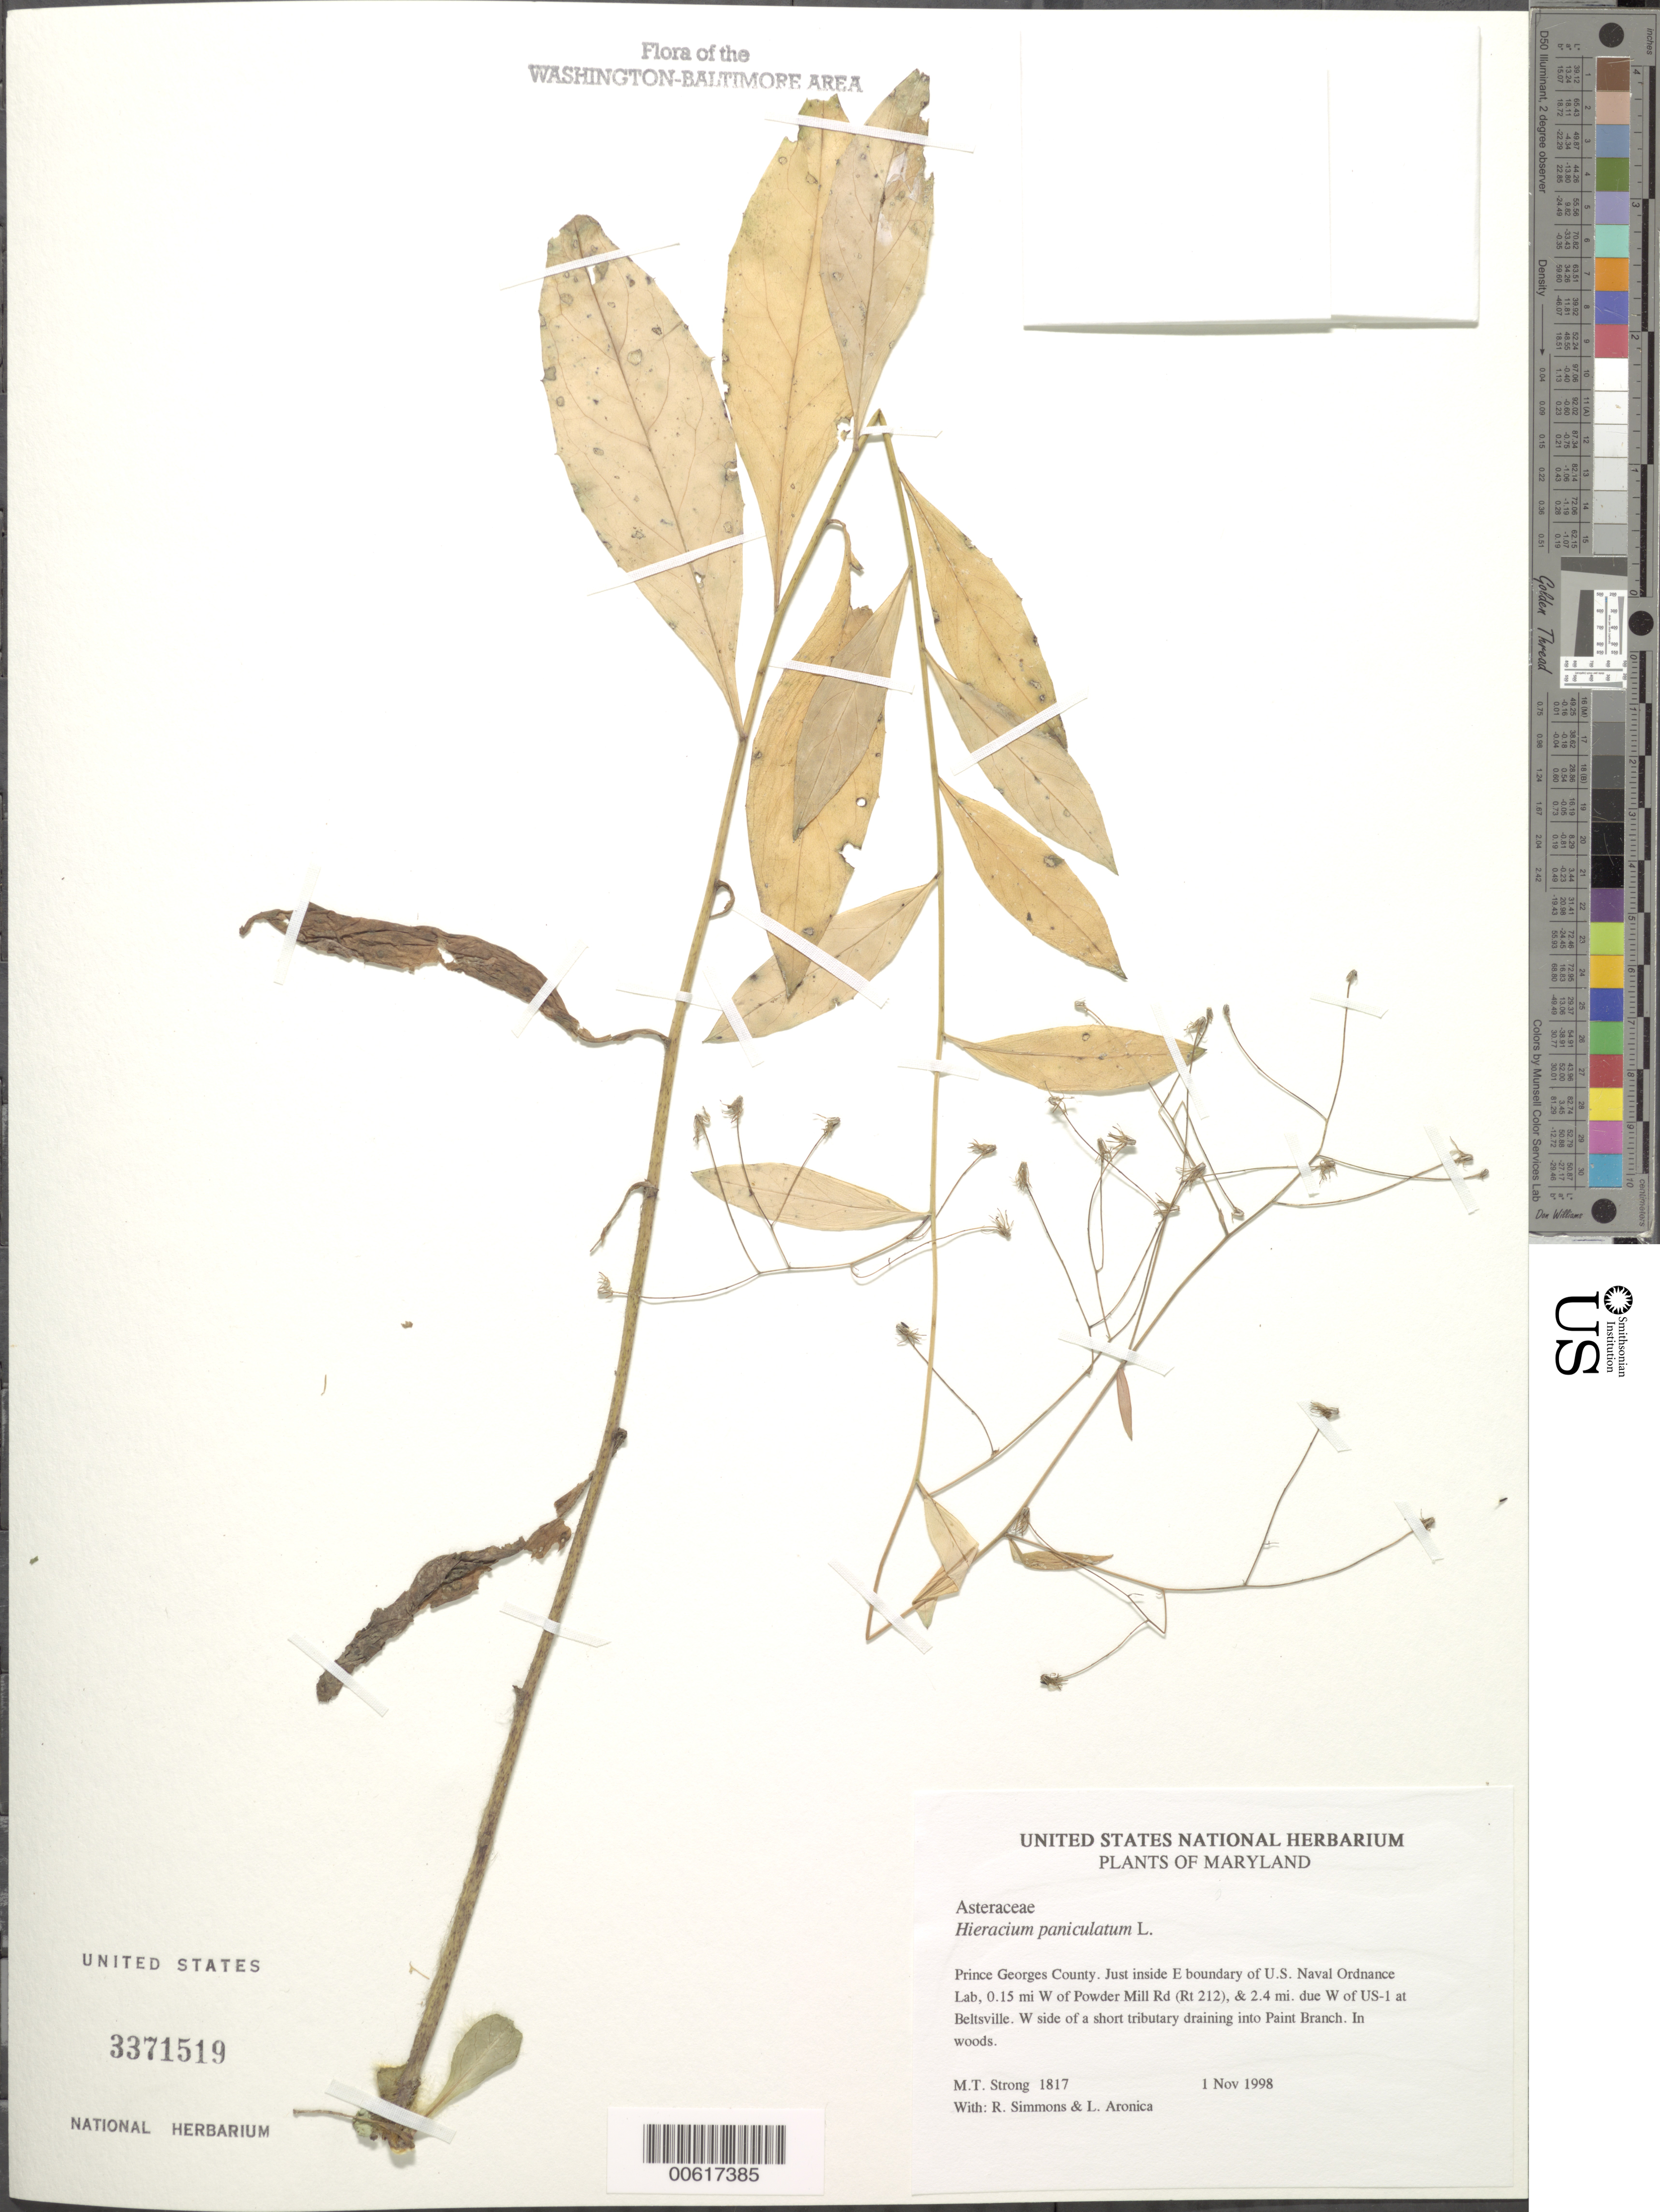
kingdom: Plantae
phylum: Tracheophyta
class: Magnoliopsida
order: Asterales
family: Asteraceae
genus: Hieracium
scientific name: Hieracium paniculatum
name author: L.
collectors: M. T. Strong, R. Simmons & L. Aronica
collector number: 1817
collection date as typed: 01 Nov 1998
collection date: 1998-11-01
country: United States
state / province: Maryland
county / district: Prince George's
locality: Just inside E boundary of U.S. Naval Ordnance Lab, 0.15 mi W of Powder Mill Rd (Rt 212), & 2.4 mi. due W of US-1 at Beltsville.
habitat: W side of a short tributary draining into Paint Branch. In woods.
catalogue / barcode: US 3371519